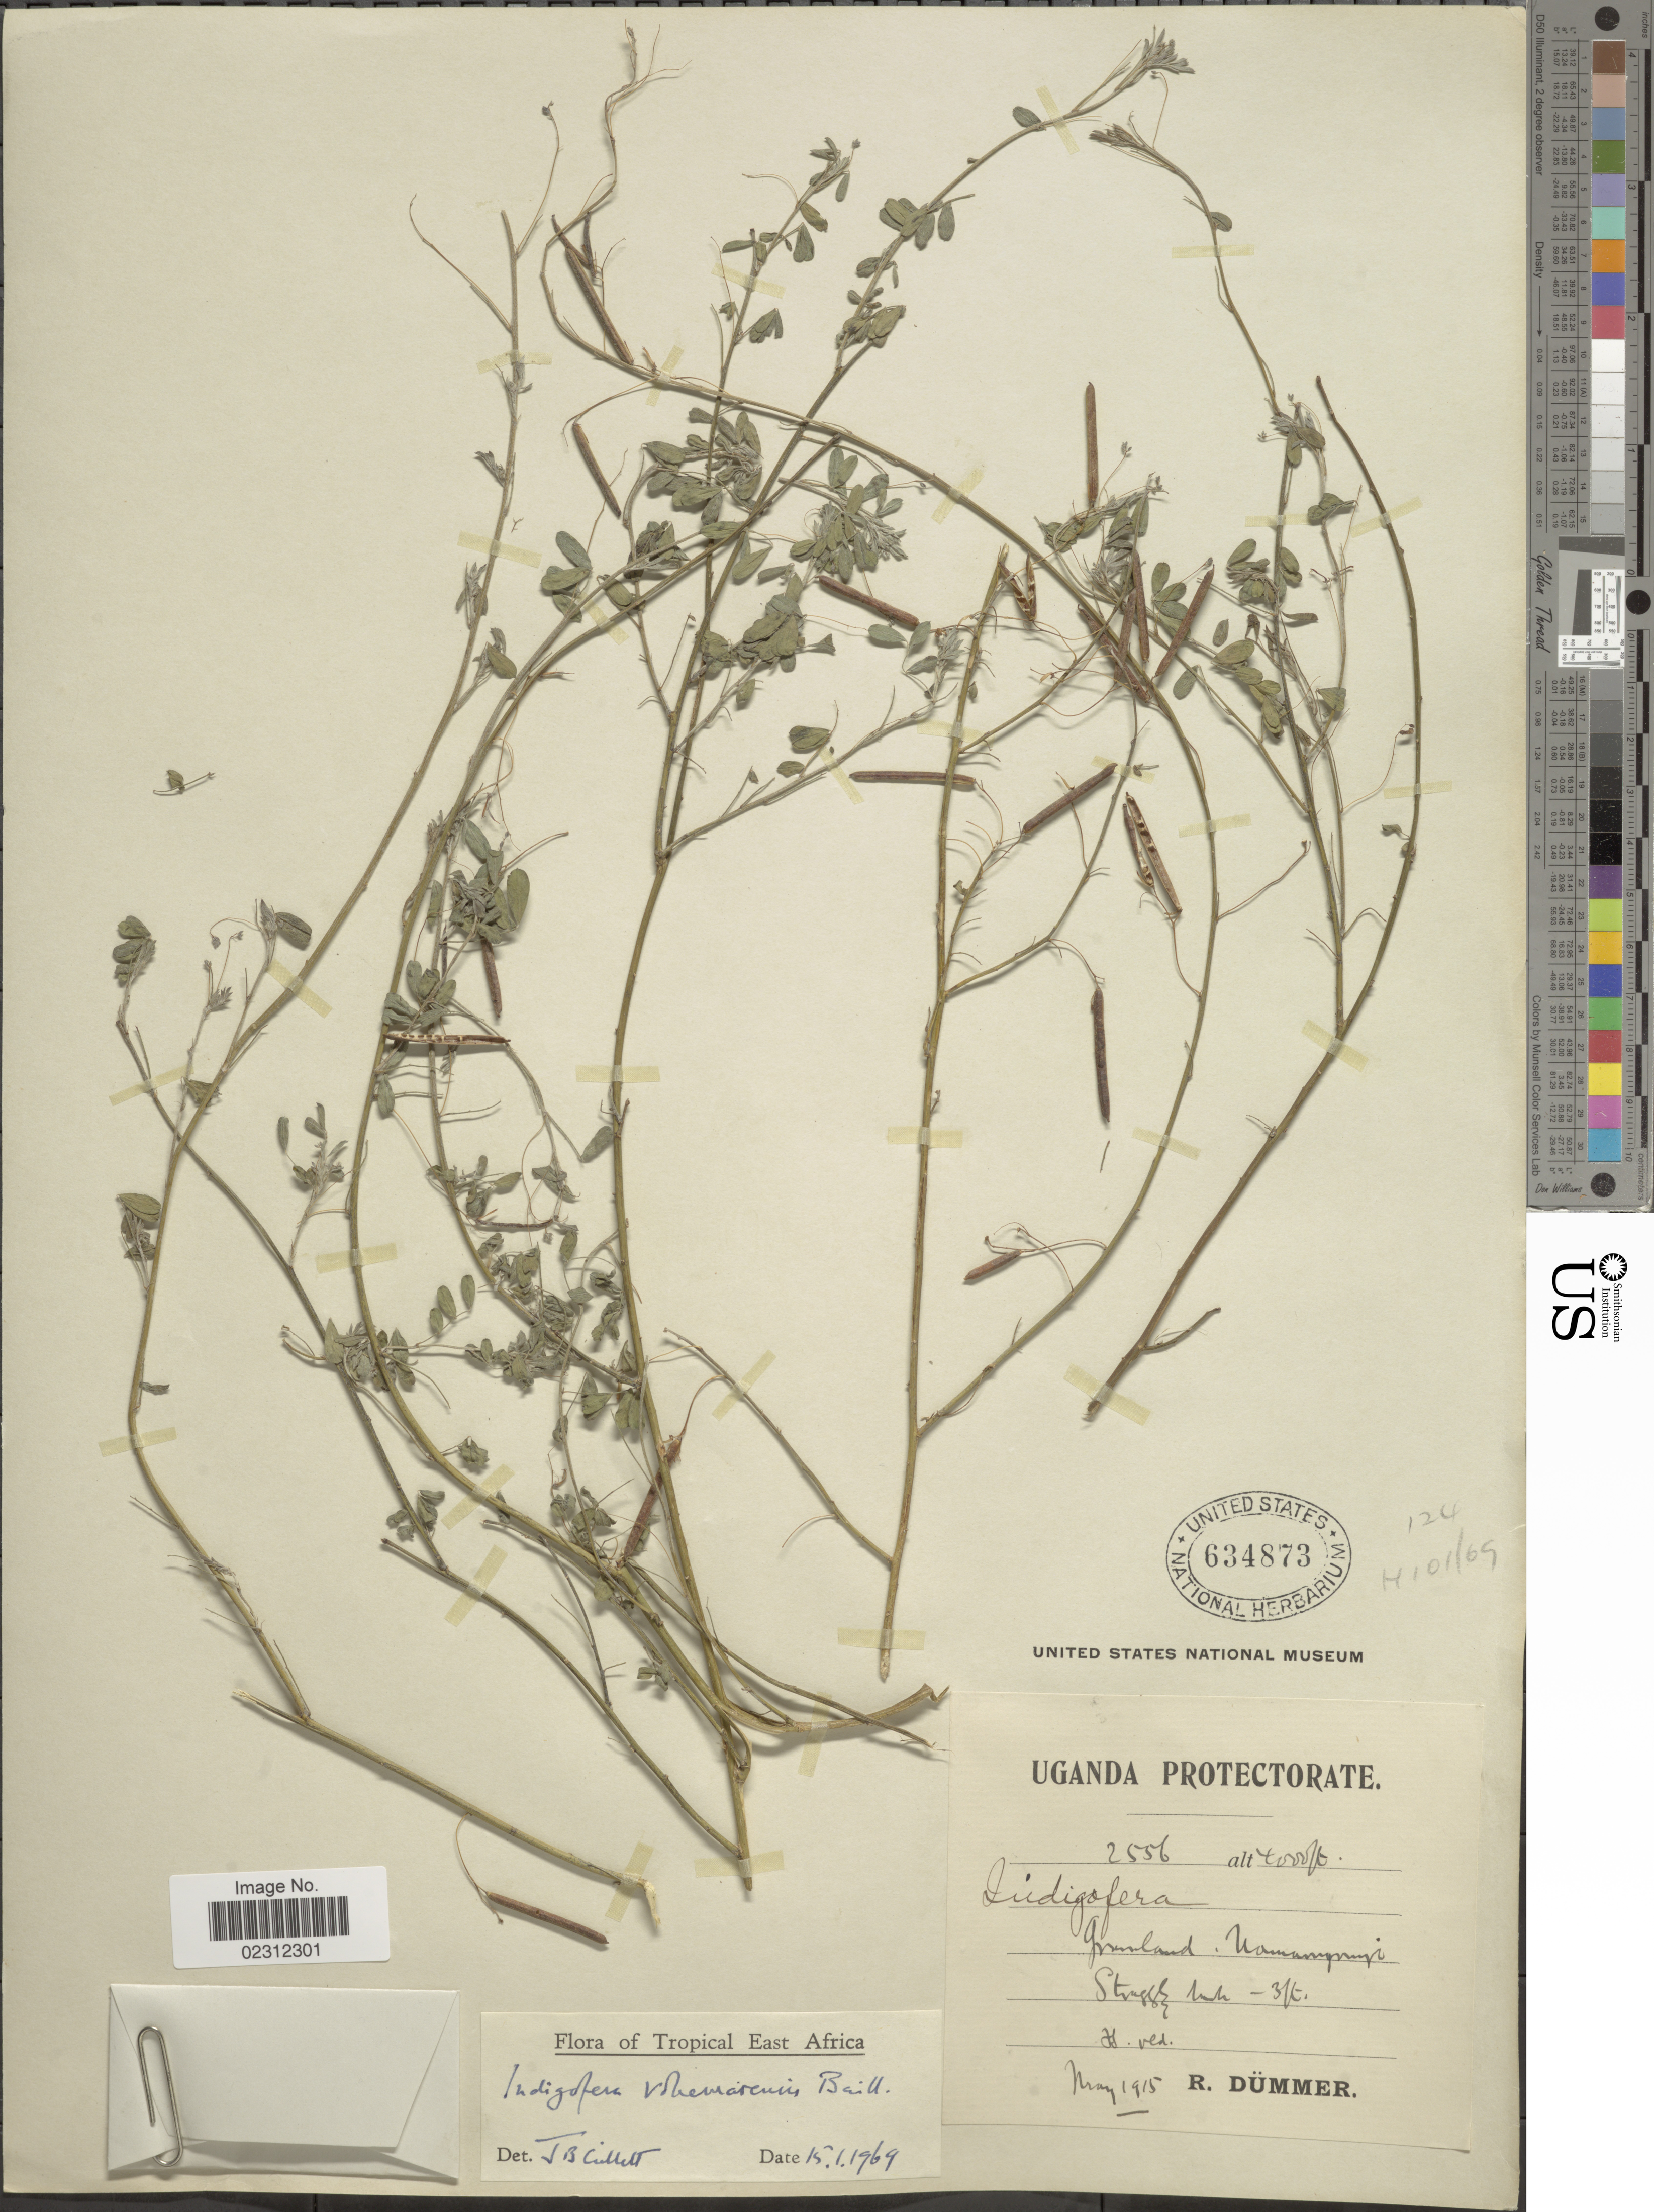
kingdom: Plantae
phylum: Tracheophyta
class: Magnoliopsida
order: Fabales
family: Fabaceae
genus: Indigofera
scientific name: Indigofera vohemarensis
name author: Baill.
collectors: R. Dümmer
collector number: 2556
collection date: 1915-05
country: Uganda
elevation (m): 1219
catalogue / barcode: US 634873